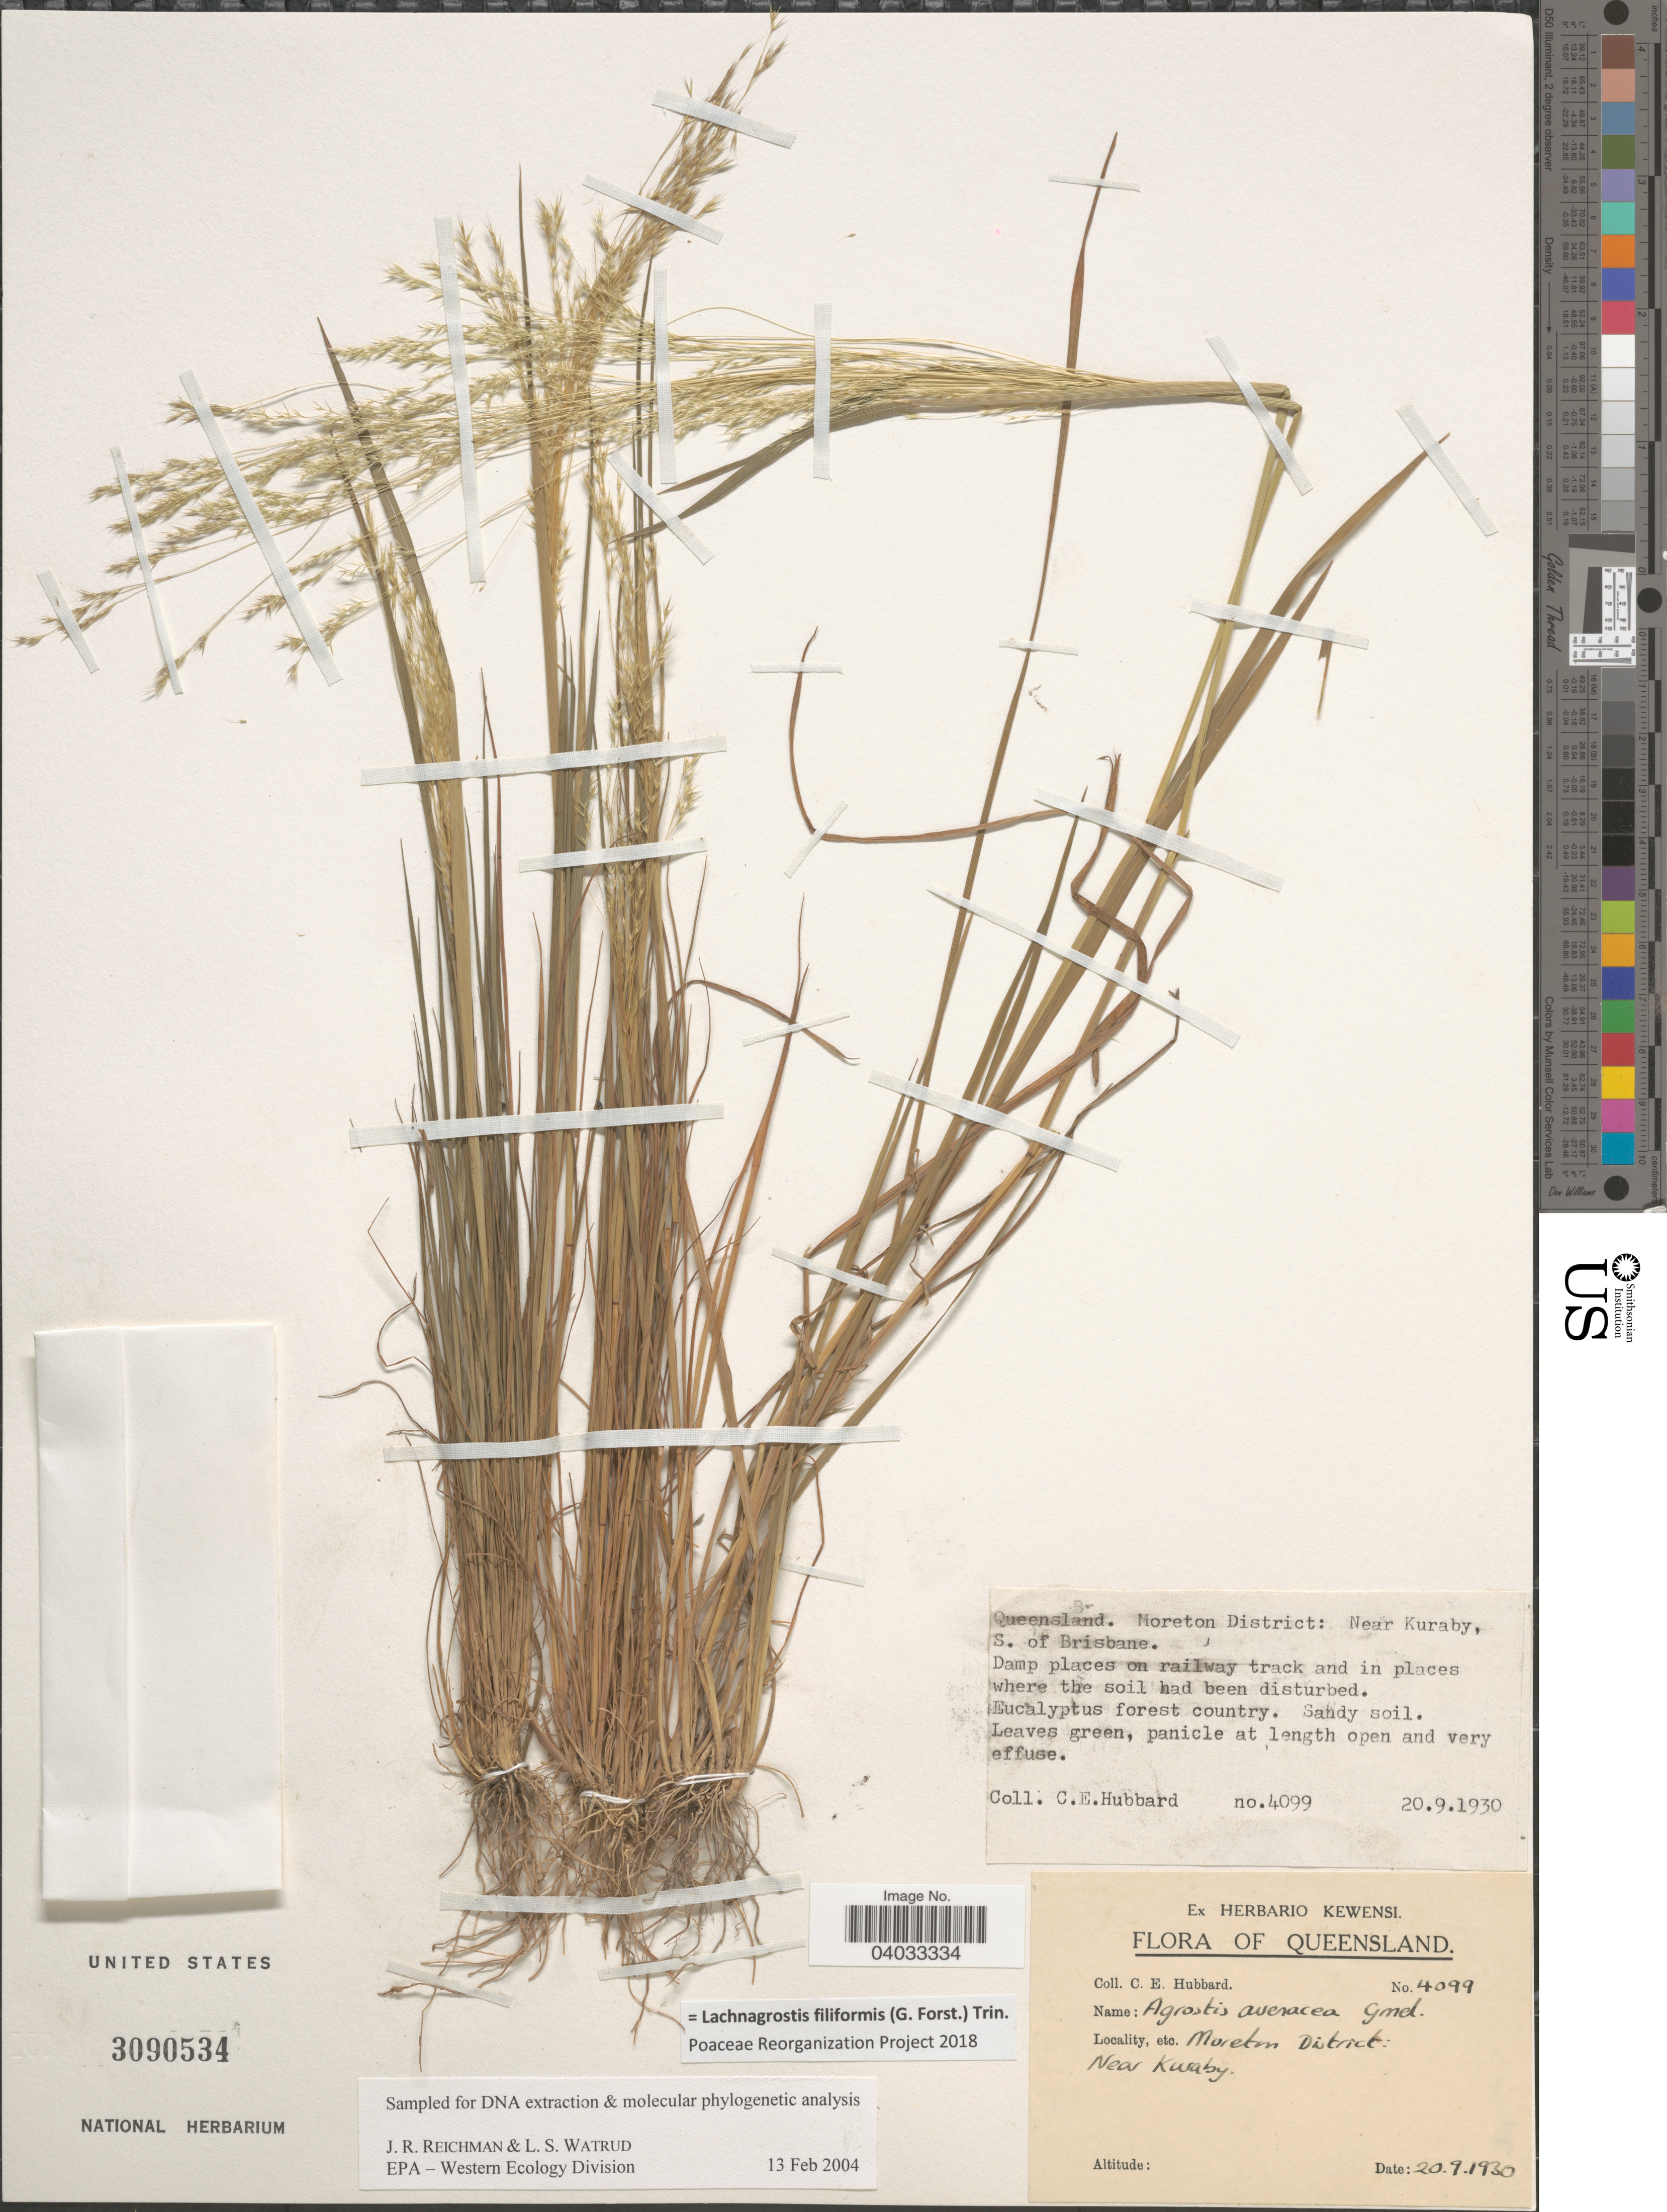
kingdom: Plantae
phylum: Tracheophyta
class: Liliopsida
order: Poales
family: Poaceae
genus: Lachnagrostis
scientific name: Lachnagrostis filiformis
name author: (J.R. Forst.) Trin.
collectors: C. E. Hubbard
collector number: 4099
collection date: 1930-09-20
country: Australia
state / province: Queensland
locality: Moreton District: Near Kuraby, S. of Brisbane.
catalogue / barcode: US 3090534